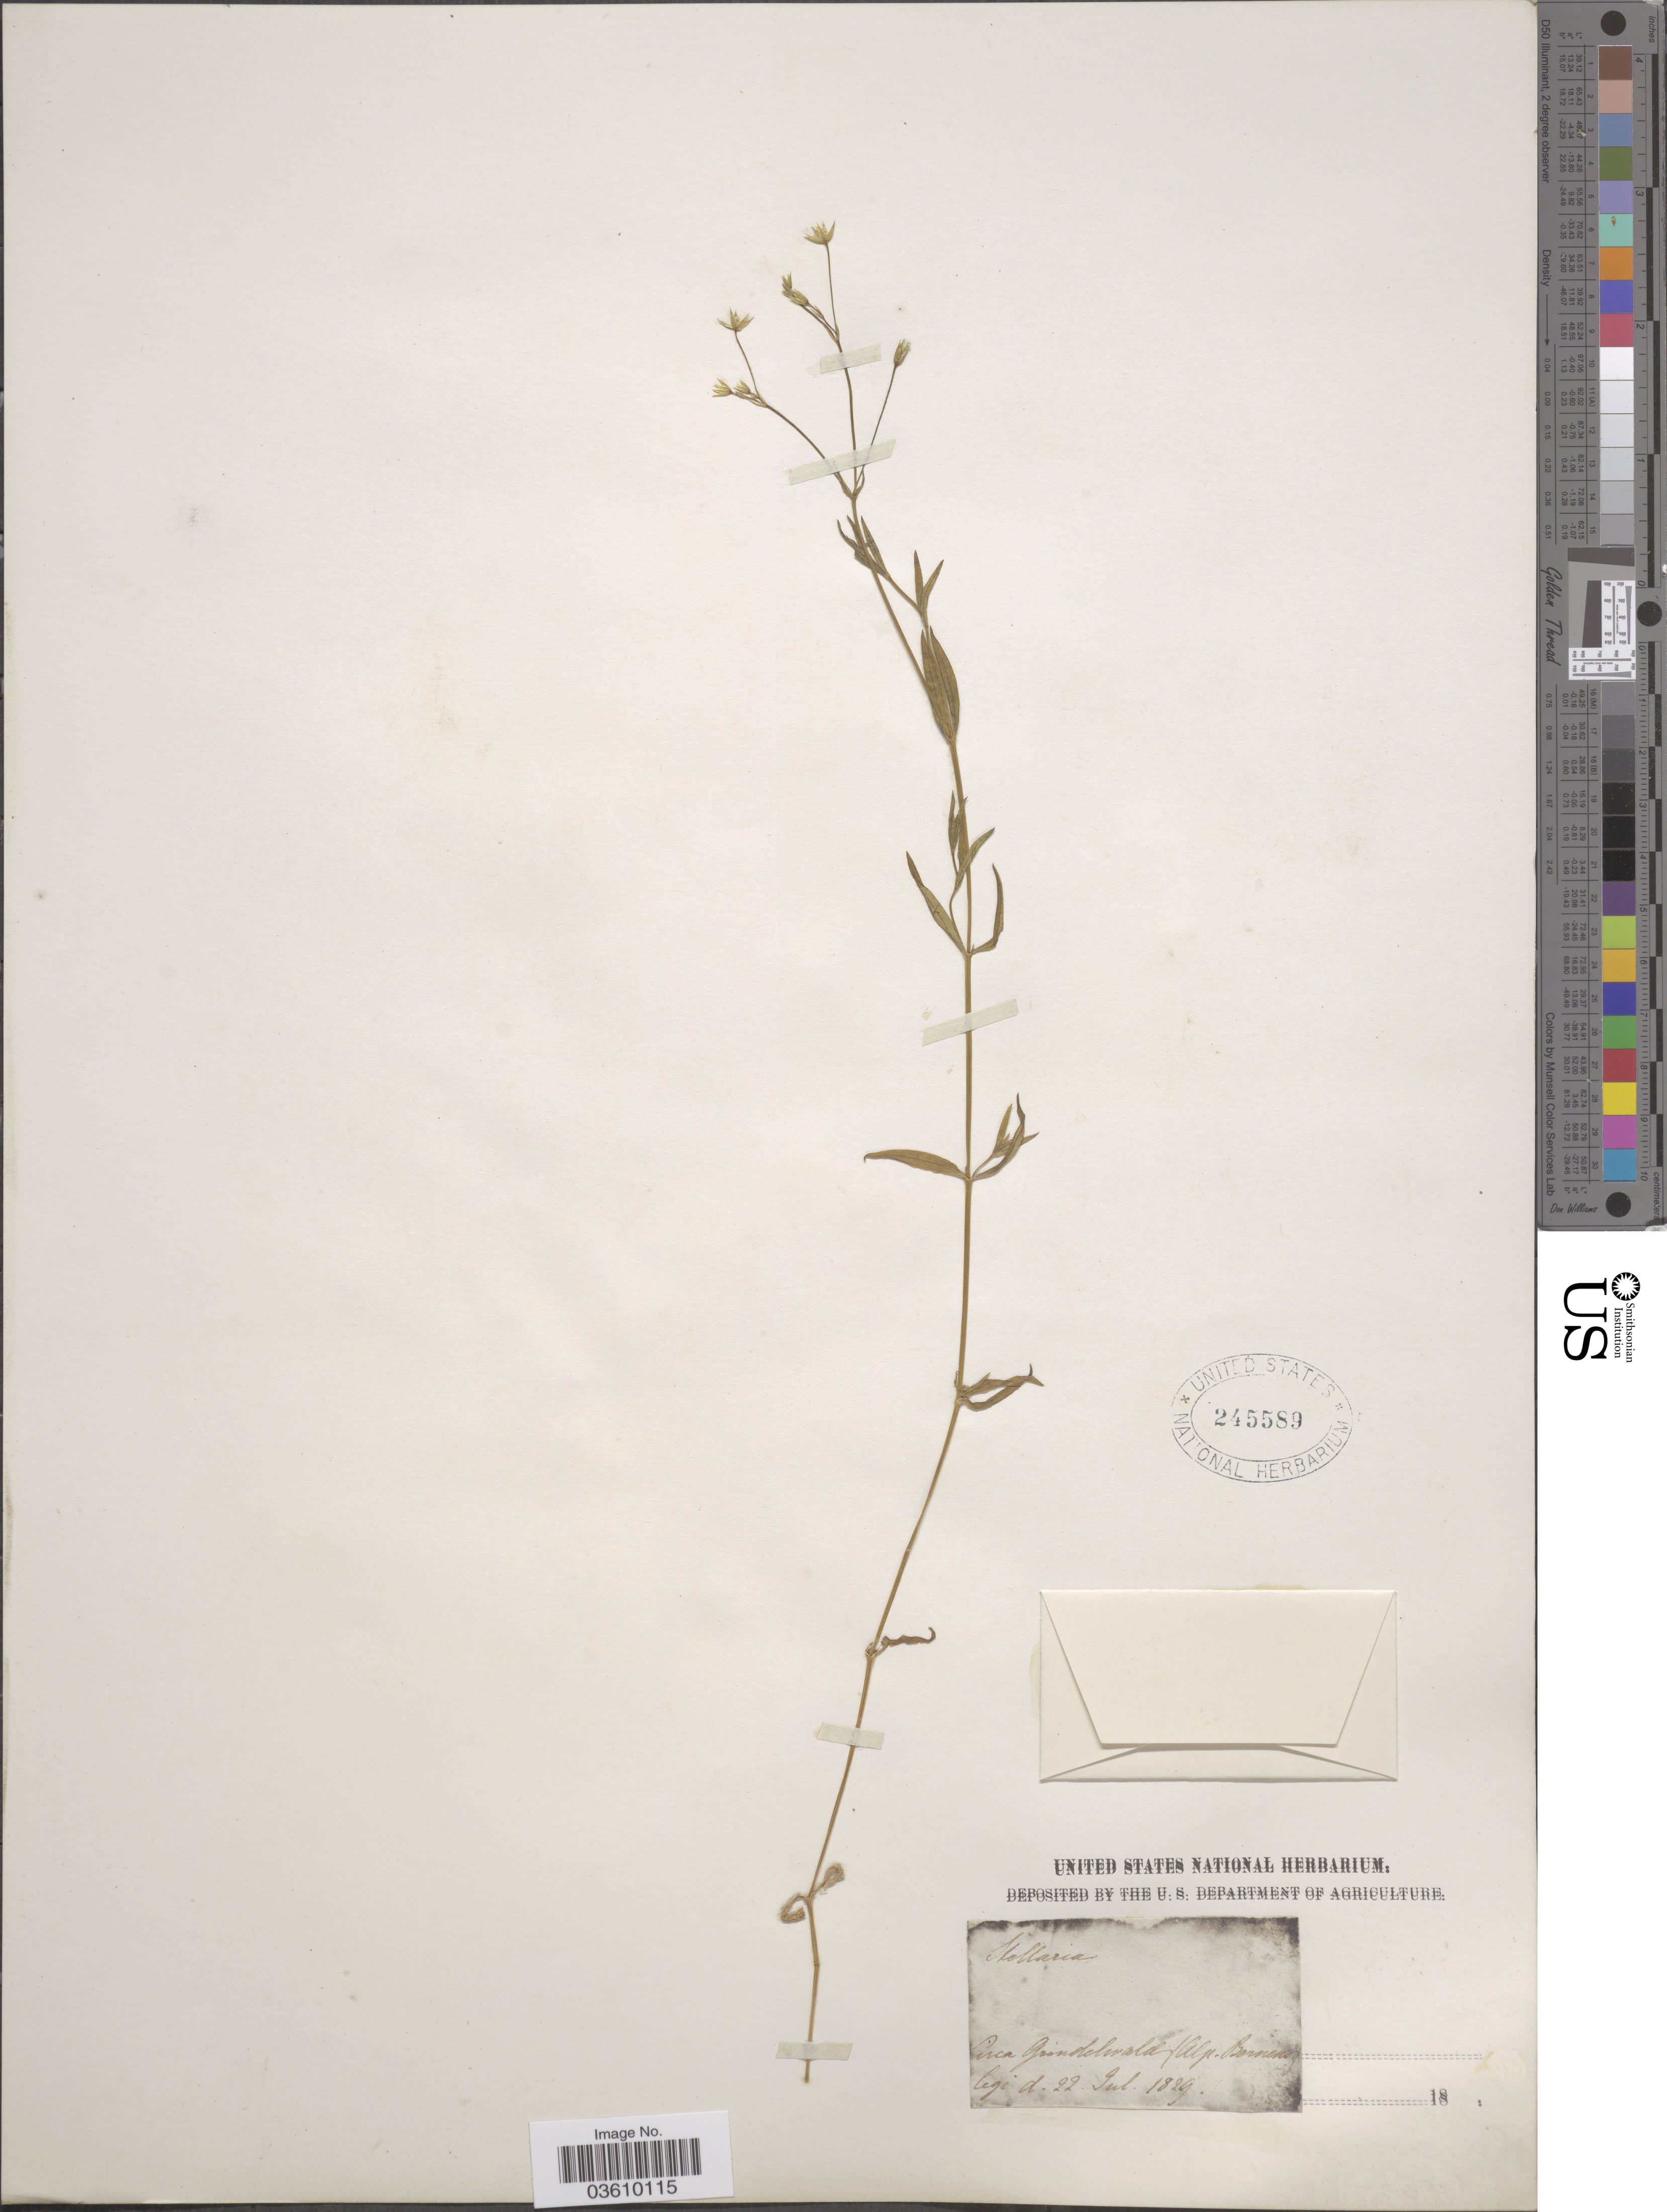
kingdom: Plantae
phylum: Tracheophyta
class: Magnoliopsida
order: Caryophyllales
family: Caryophyllaceae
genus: Stellaria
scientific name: Stellaria sp.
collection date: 1829-07-22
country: Switzerland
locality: Circa Grindelwald (Alp. Bernens).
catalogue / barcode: US 245589